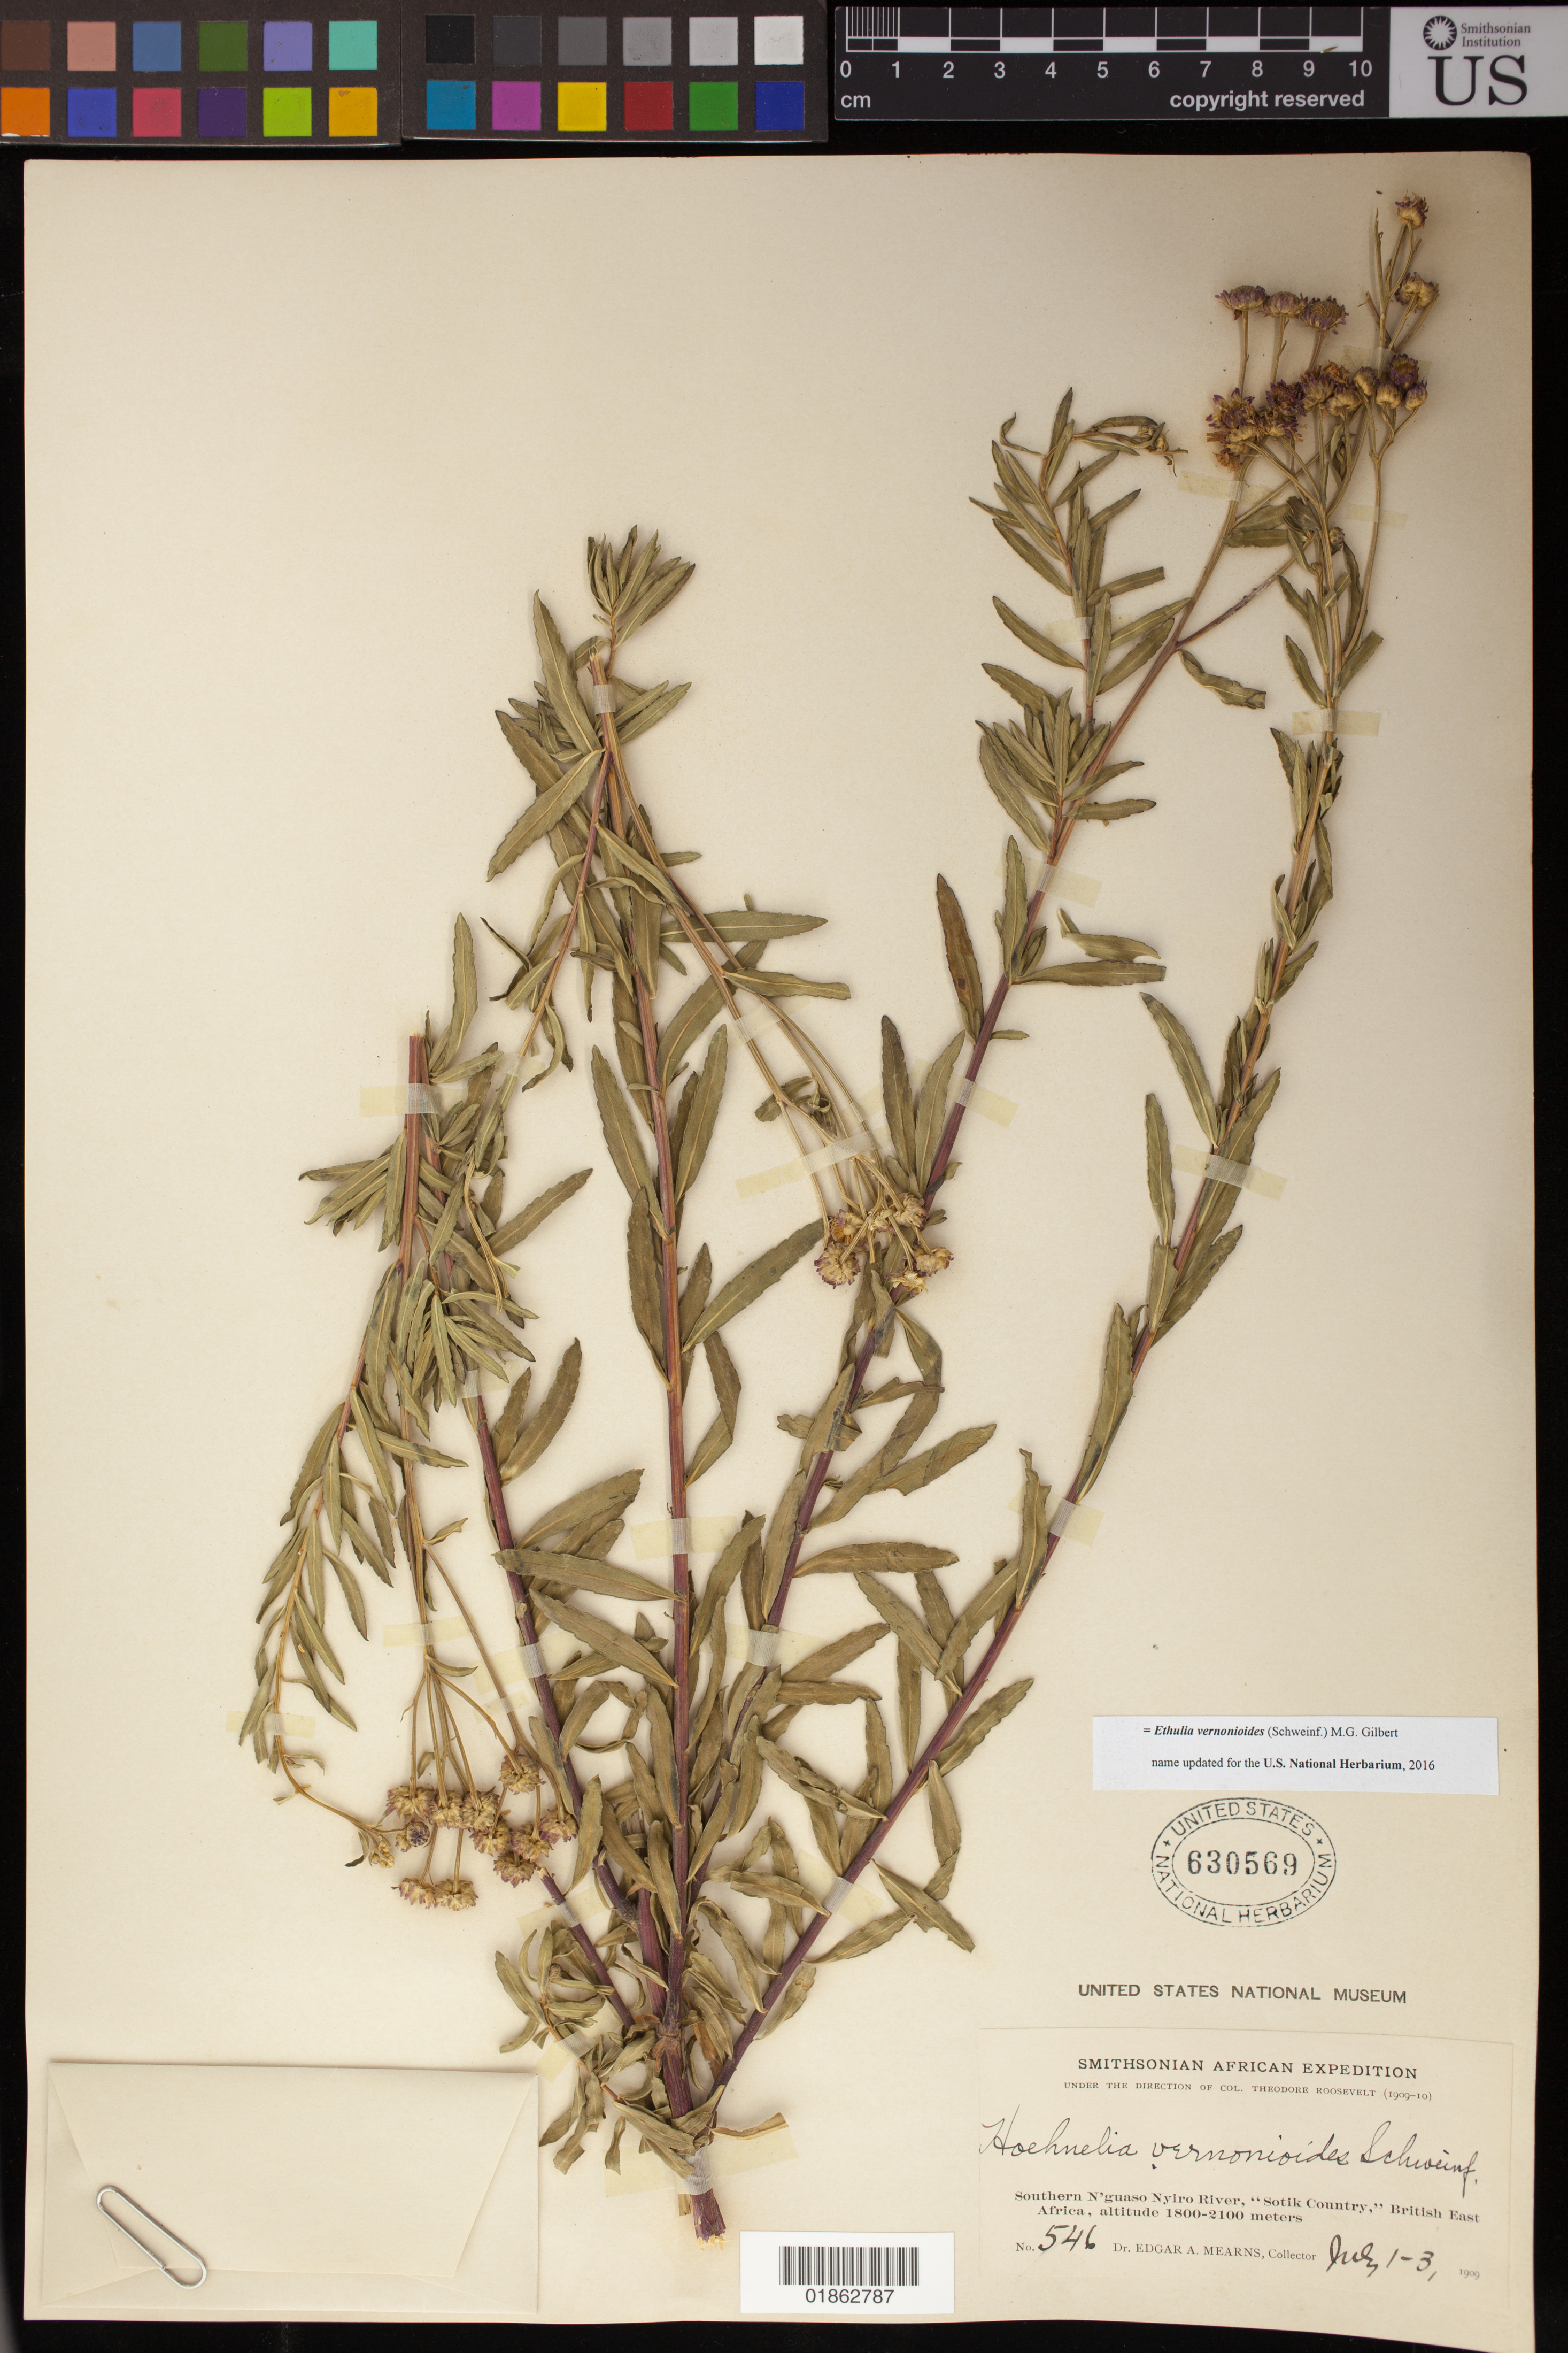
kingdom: Plantae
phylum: Tracheophyta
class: Magnoliopsida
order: Asterales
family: Asteraceae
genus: Ethulia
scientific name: Ethulia vernonioides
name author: (Schweinf.) M.G. Gilbert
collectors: E. A. Mearns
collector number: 546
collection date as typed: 01 Jul 1909 to 03 Jul 1909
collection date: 1909-07-01/1909-07-03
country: Kenya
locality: Southern N'guaso Nyiro River, "Sotik Country".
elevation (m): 1800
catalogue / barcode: US 630569